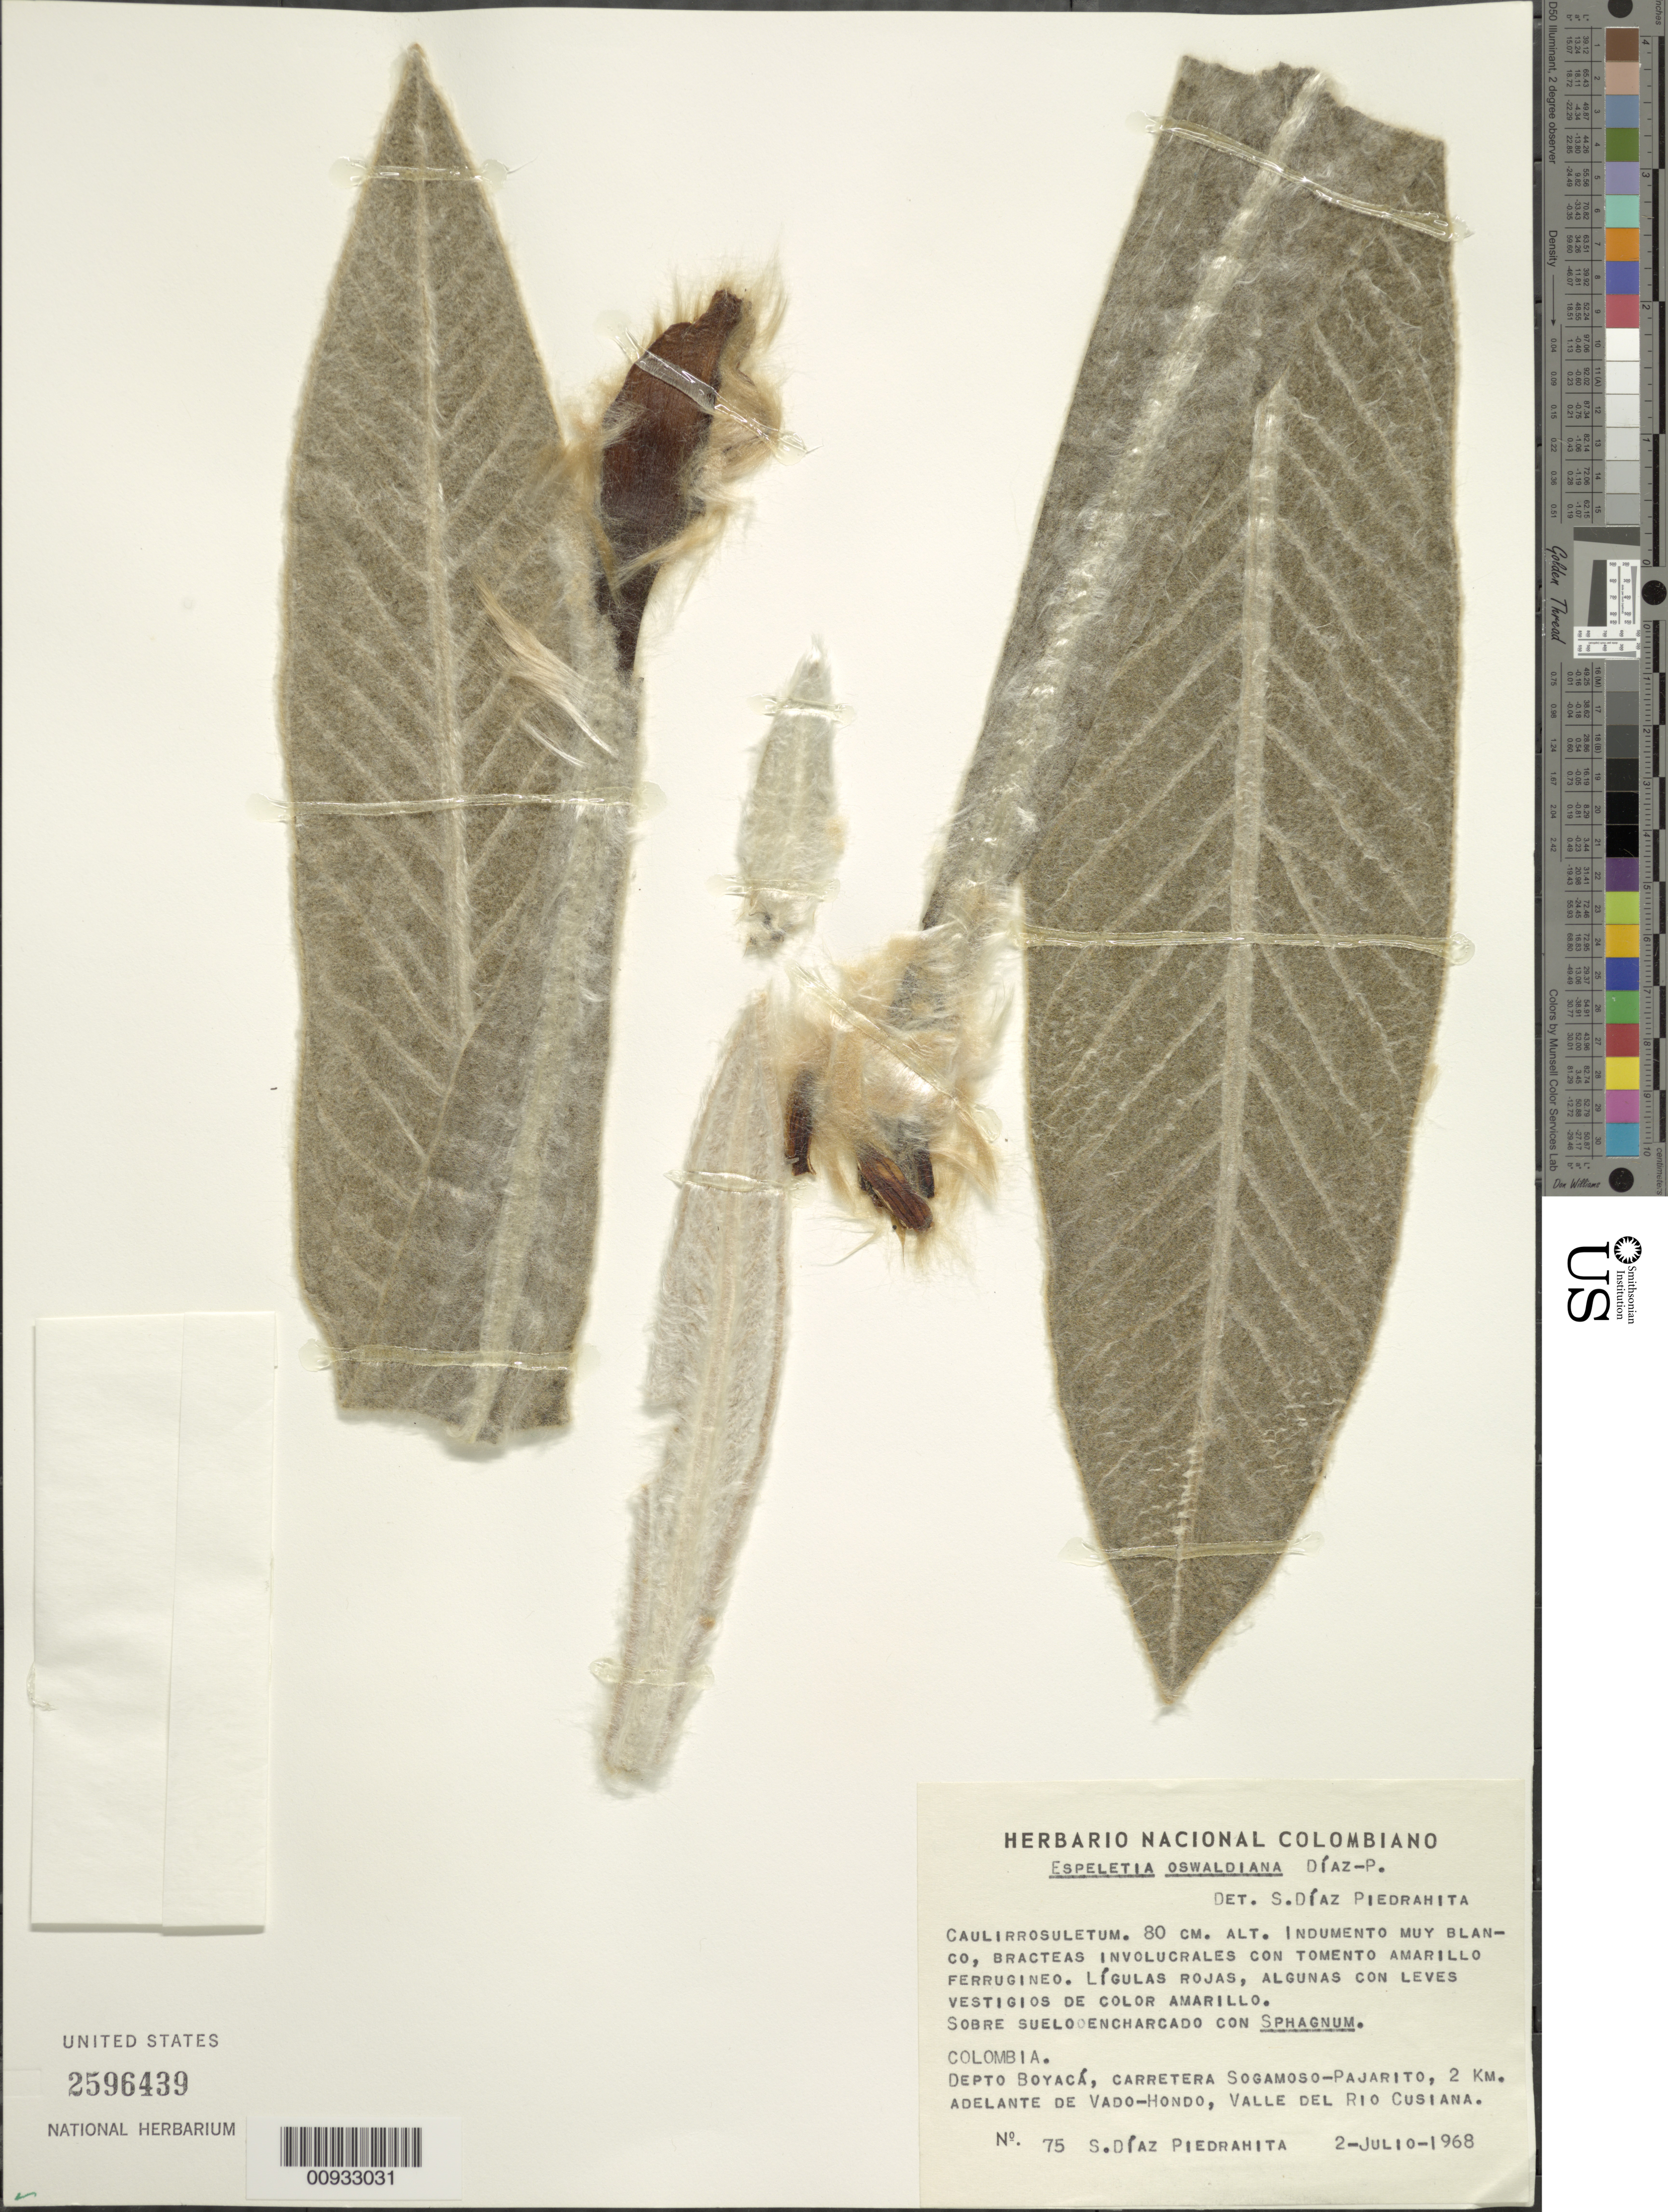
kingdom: Plantae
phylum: Tracheophyta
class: Magnoliopsida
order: Asterales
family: Asteraceae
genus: Espeletia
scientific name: Espeletia oswaldiana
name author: S. Díaz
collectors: S. Díaz Píedrahíta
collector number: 75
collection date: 1968-07-02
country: Colombia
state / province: Boyacá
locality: Carretera Sogamoso-Pajarito, 2 km adelante de Vado-Hondo, Valle del Rio Cusiana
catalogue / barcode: US 2596439